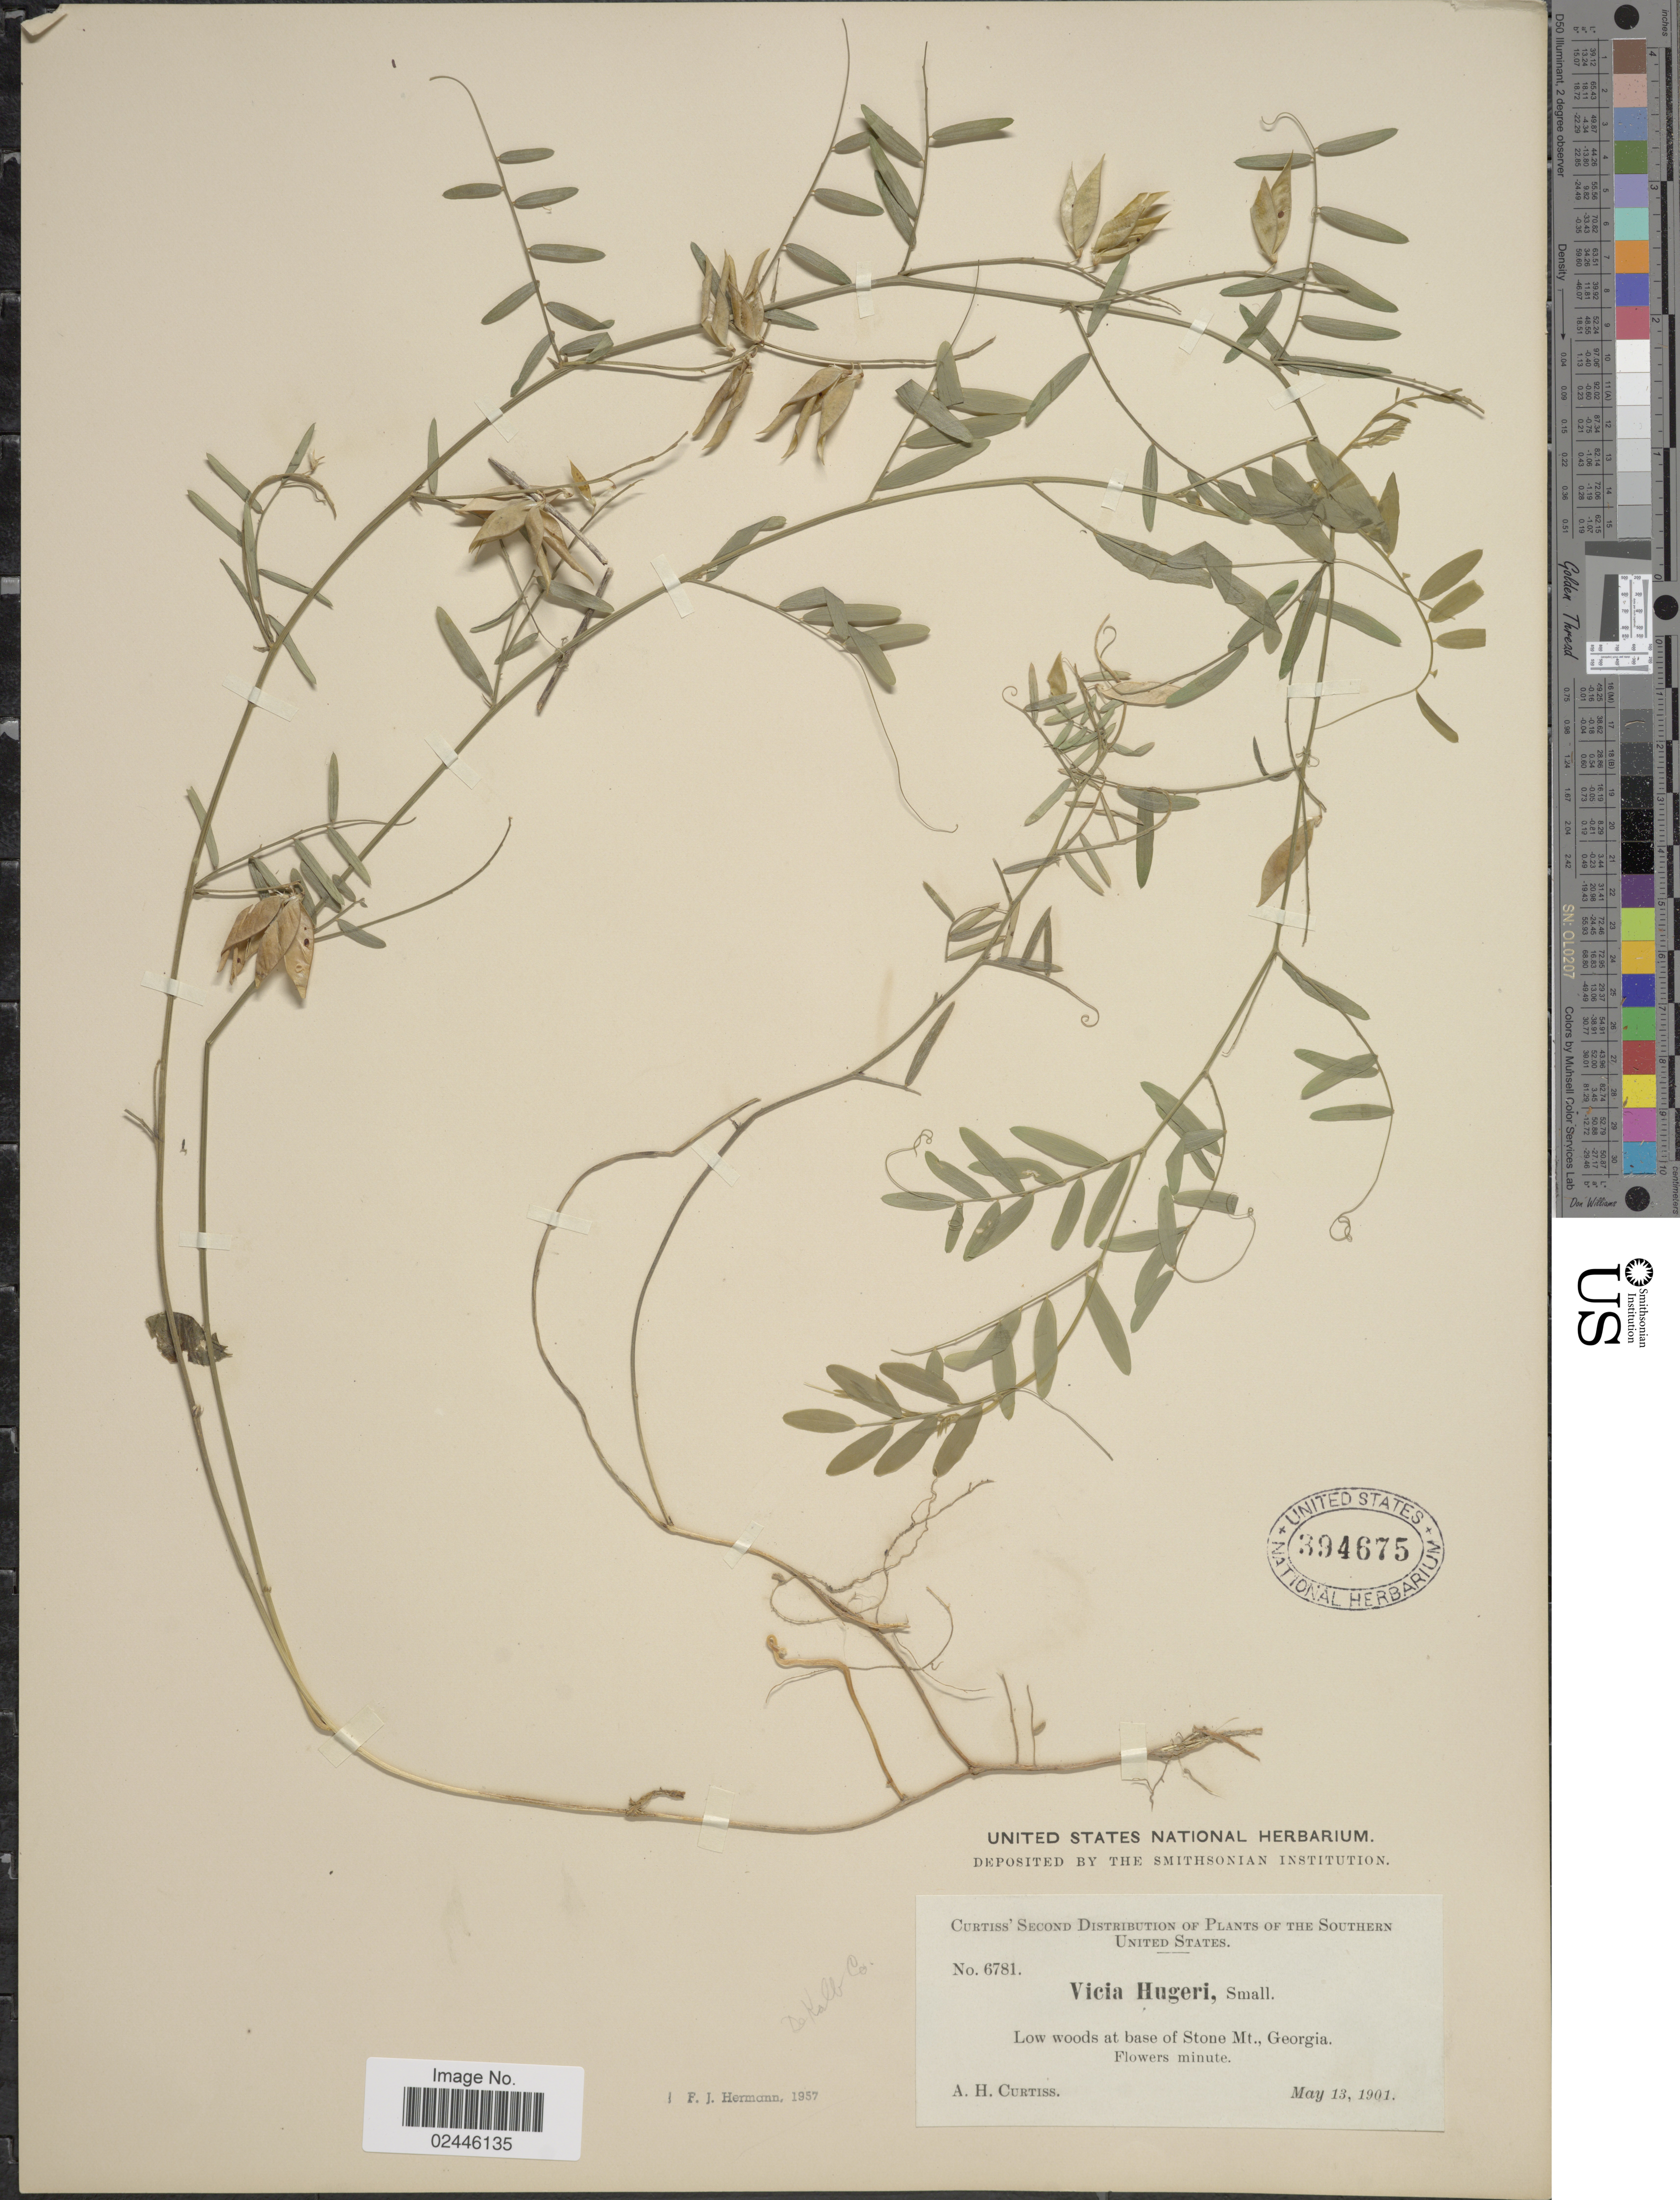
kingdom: Plantae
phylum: Tracheophyta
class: Magnoliopsida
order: Fabales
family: Fabaceae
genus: Vicia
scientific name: Vicia hugeri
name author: Small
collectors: A. H. Curtiss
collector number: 6781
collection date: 1901-05-13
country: United States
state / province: Georgia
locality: Southern United States. Low woods at base of Stone Mt., Georgia. De Kalb Co.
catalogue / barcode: US 394675